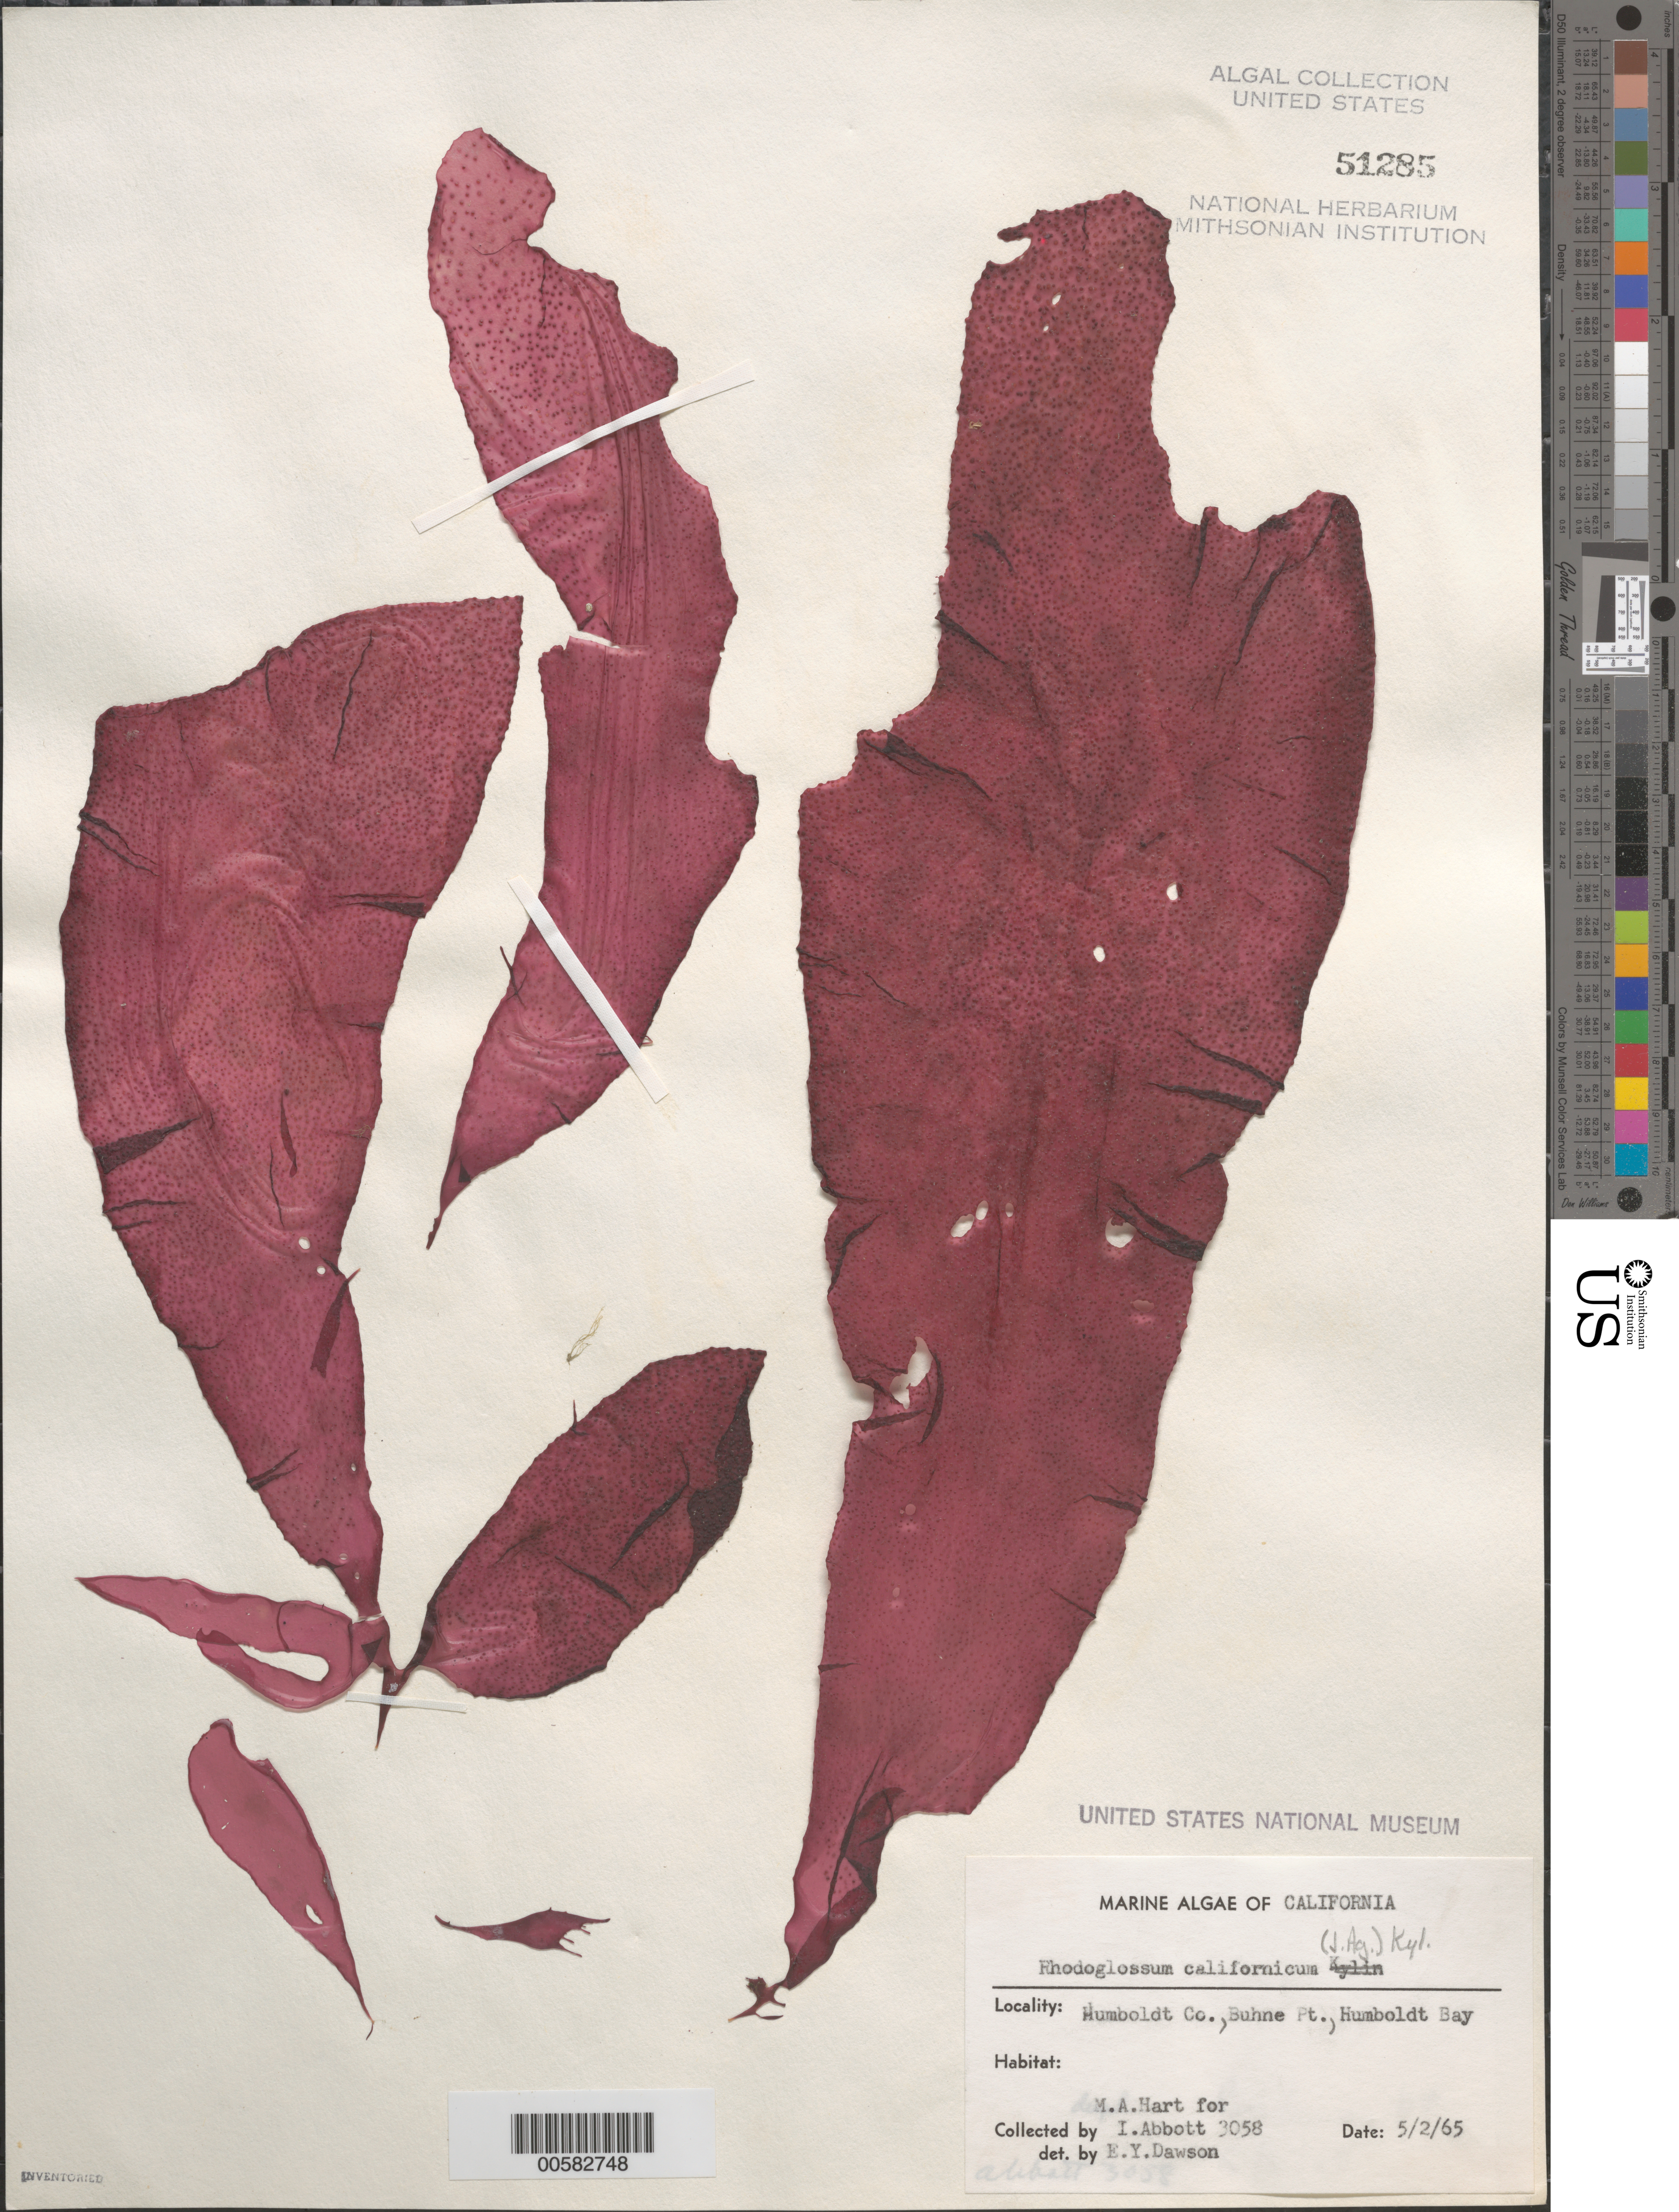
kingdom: Plantae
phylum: Rhodophyta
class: Florideophyceae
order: Gigartinales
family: Gigartinaceae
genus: Mazzaella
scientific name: Mazzaella californica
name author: (J. Agardh) G. De Toni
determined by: Algae name updating Project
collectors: M. A. Hart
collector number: IAA 3058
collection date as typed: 02 May 1965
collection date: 1965-05-02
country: United States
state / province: California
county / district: Humboldt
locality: Buhne Point, Humboldt Bay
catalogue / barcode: US 51285